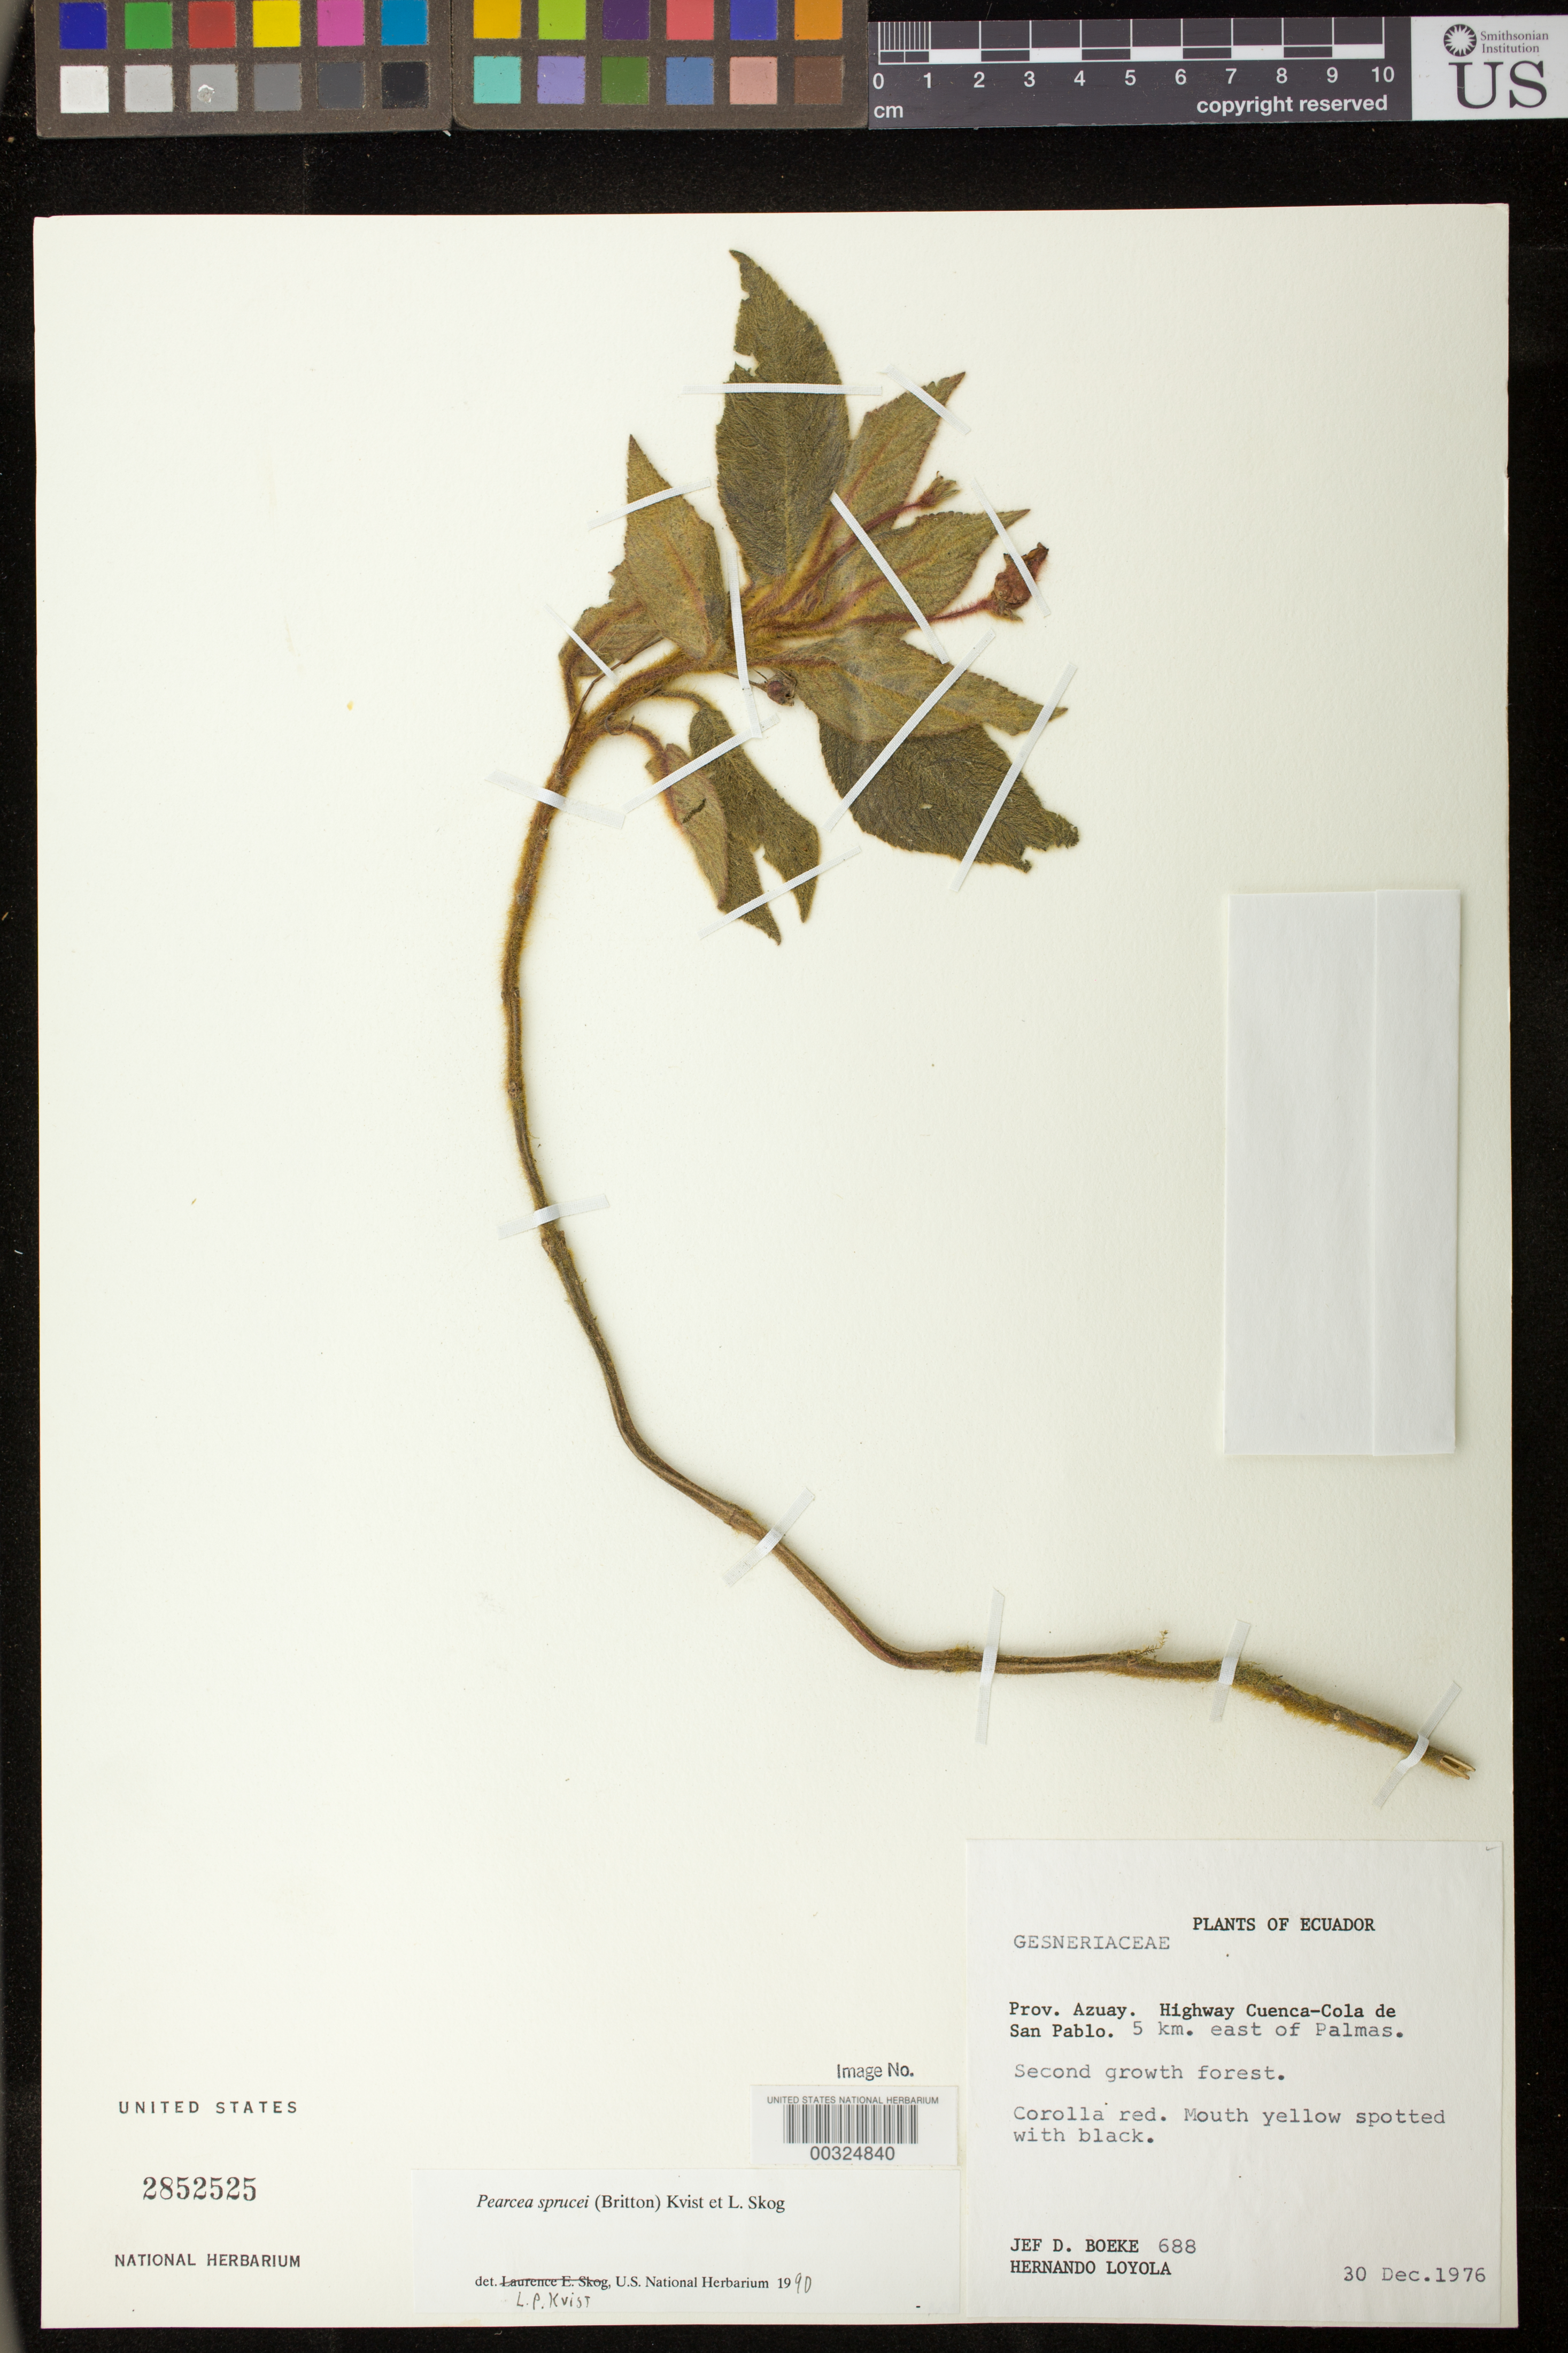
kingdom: Plantae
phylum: Tracheophyta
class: Magnoliopsida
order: Lamiales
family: Gesneriaceae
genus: Pearcea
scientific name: Pearcea sprucei var. sprucei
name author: (Britton ex Rusby) L.P. Kvist & L.E. Skog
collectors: J. D. Boeke & H. Loyola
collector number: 688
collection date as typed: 30 Dec 1976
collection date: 1976-12-30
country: Ecuador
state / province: Azuay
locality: Highway Cuenca - Cola de San Pablo, 5 km E of Palmas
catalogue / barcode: US 2852525